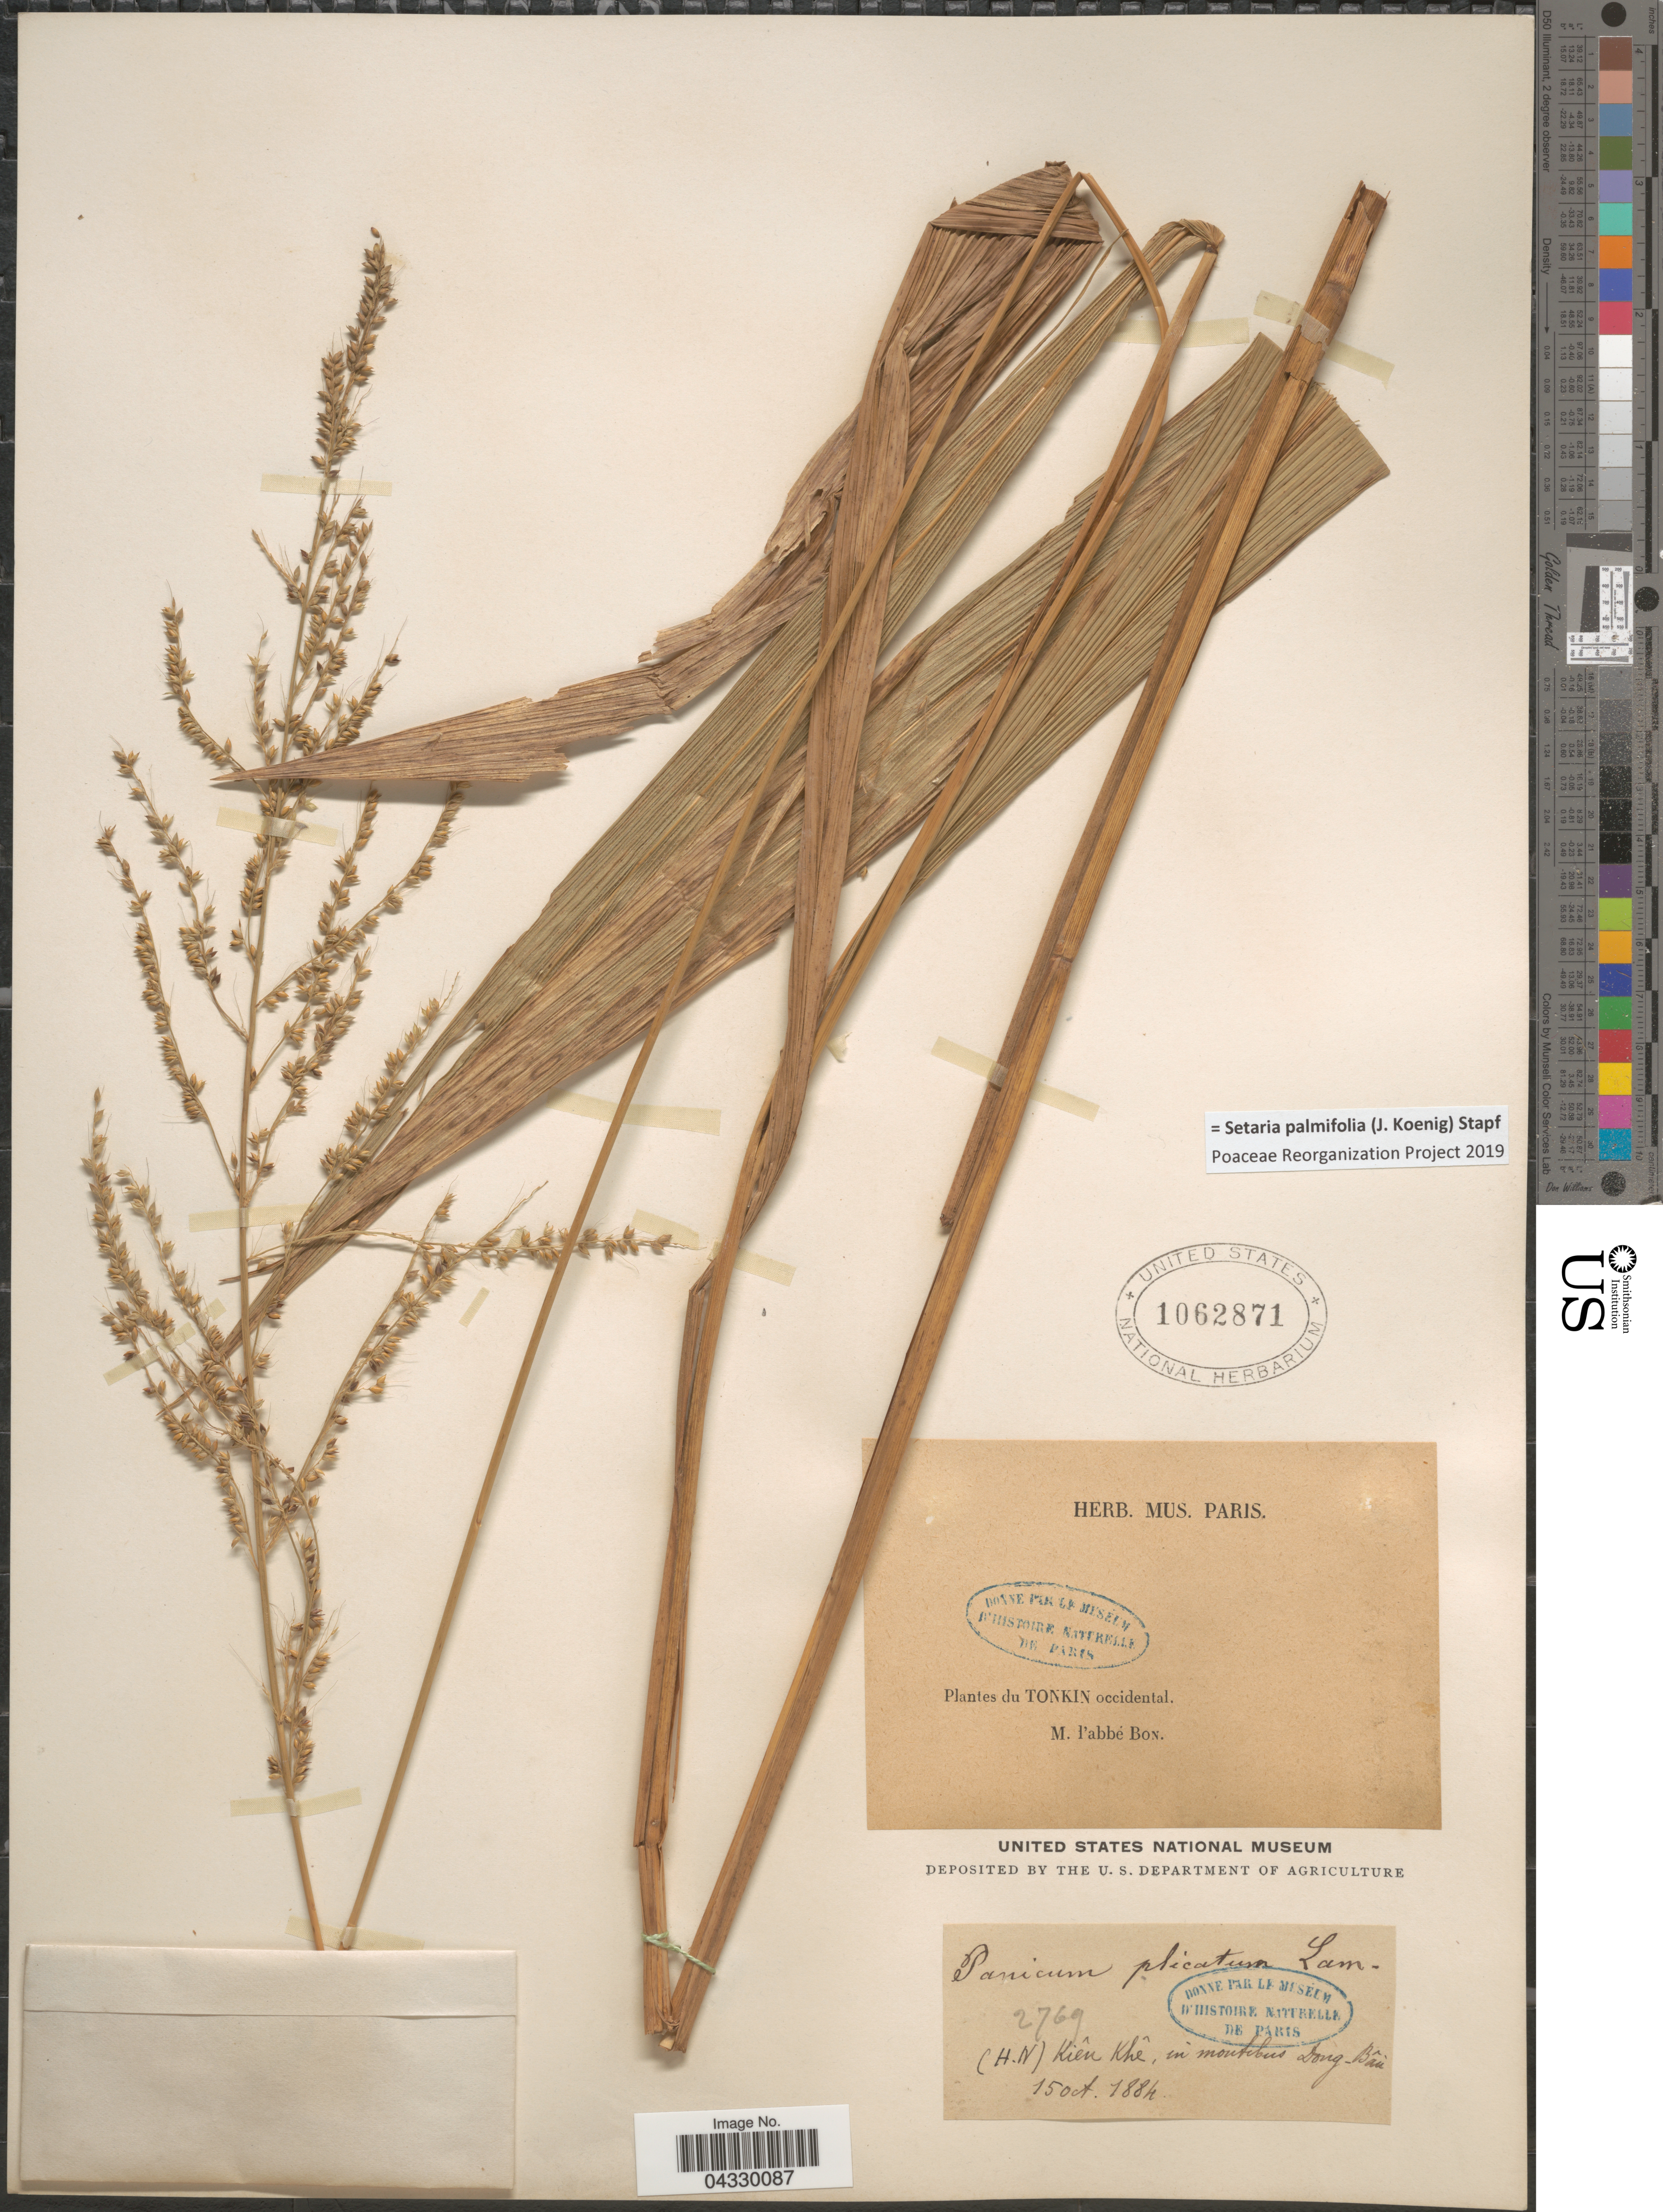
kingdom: Plantae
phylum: Tracheophyta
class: Liliopsida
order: Poales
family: Poaceae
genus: Setaria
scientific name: Setaria palmifolia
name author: (J. Koenig) Stapf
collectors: M. l'abbé Bon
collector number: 2769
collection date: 1884-10-15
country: Vietnam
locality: Tonkin occidental. (H.N) Kiên Khê, in montibus Dong-Bâu.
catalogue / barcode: US 1062871